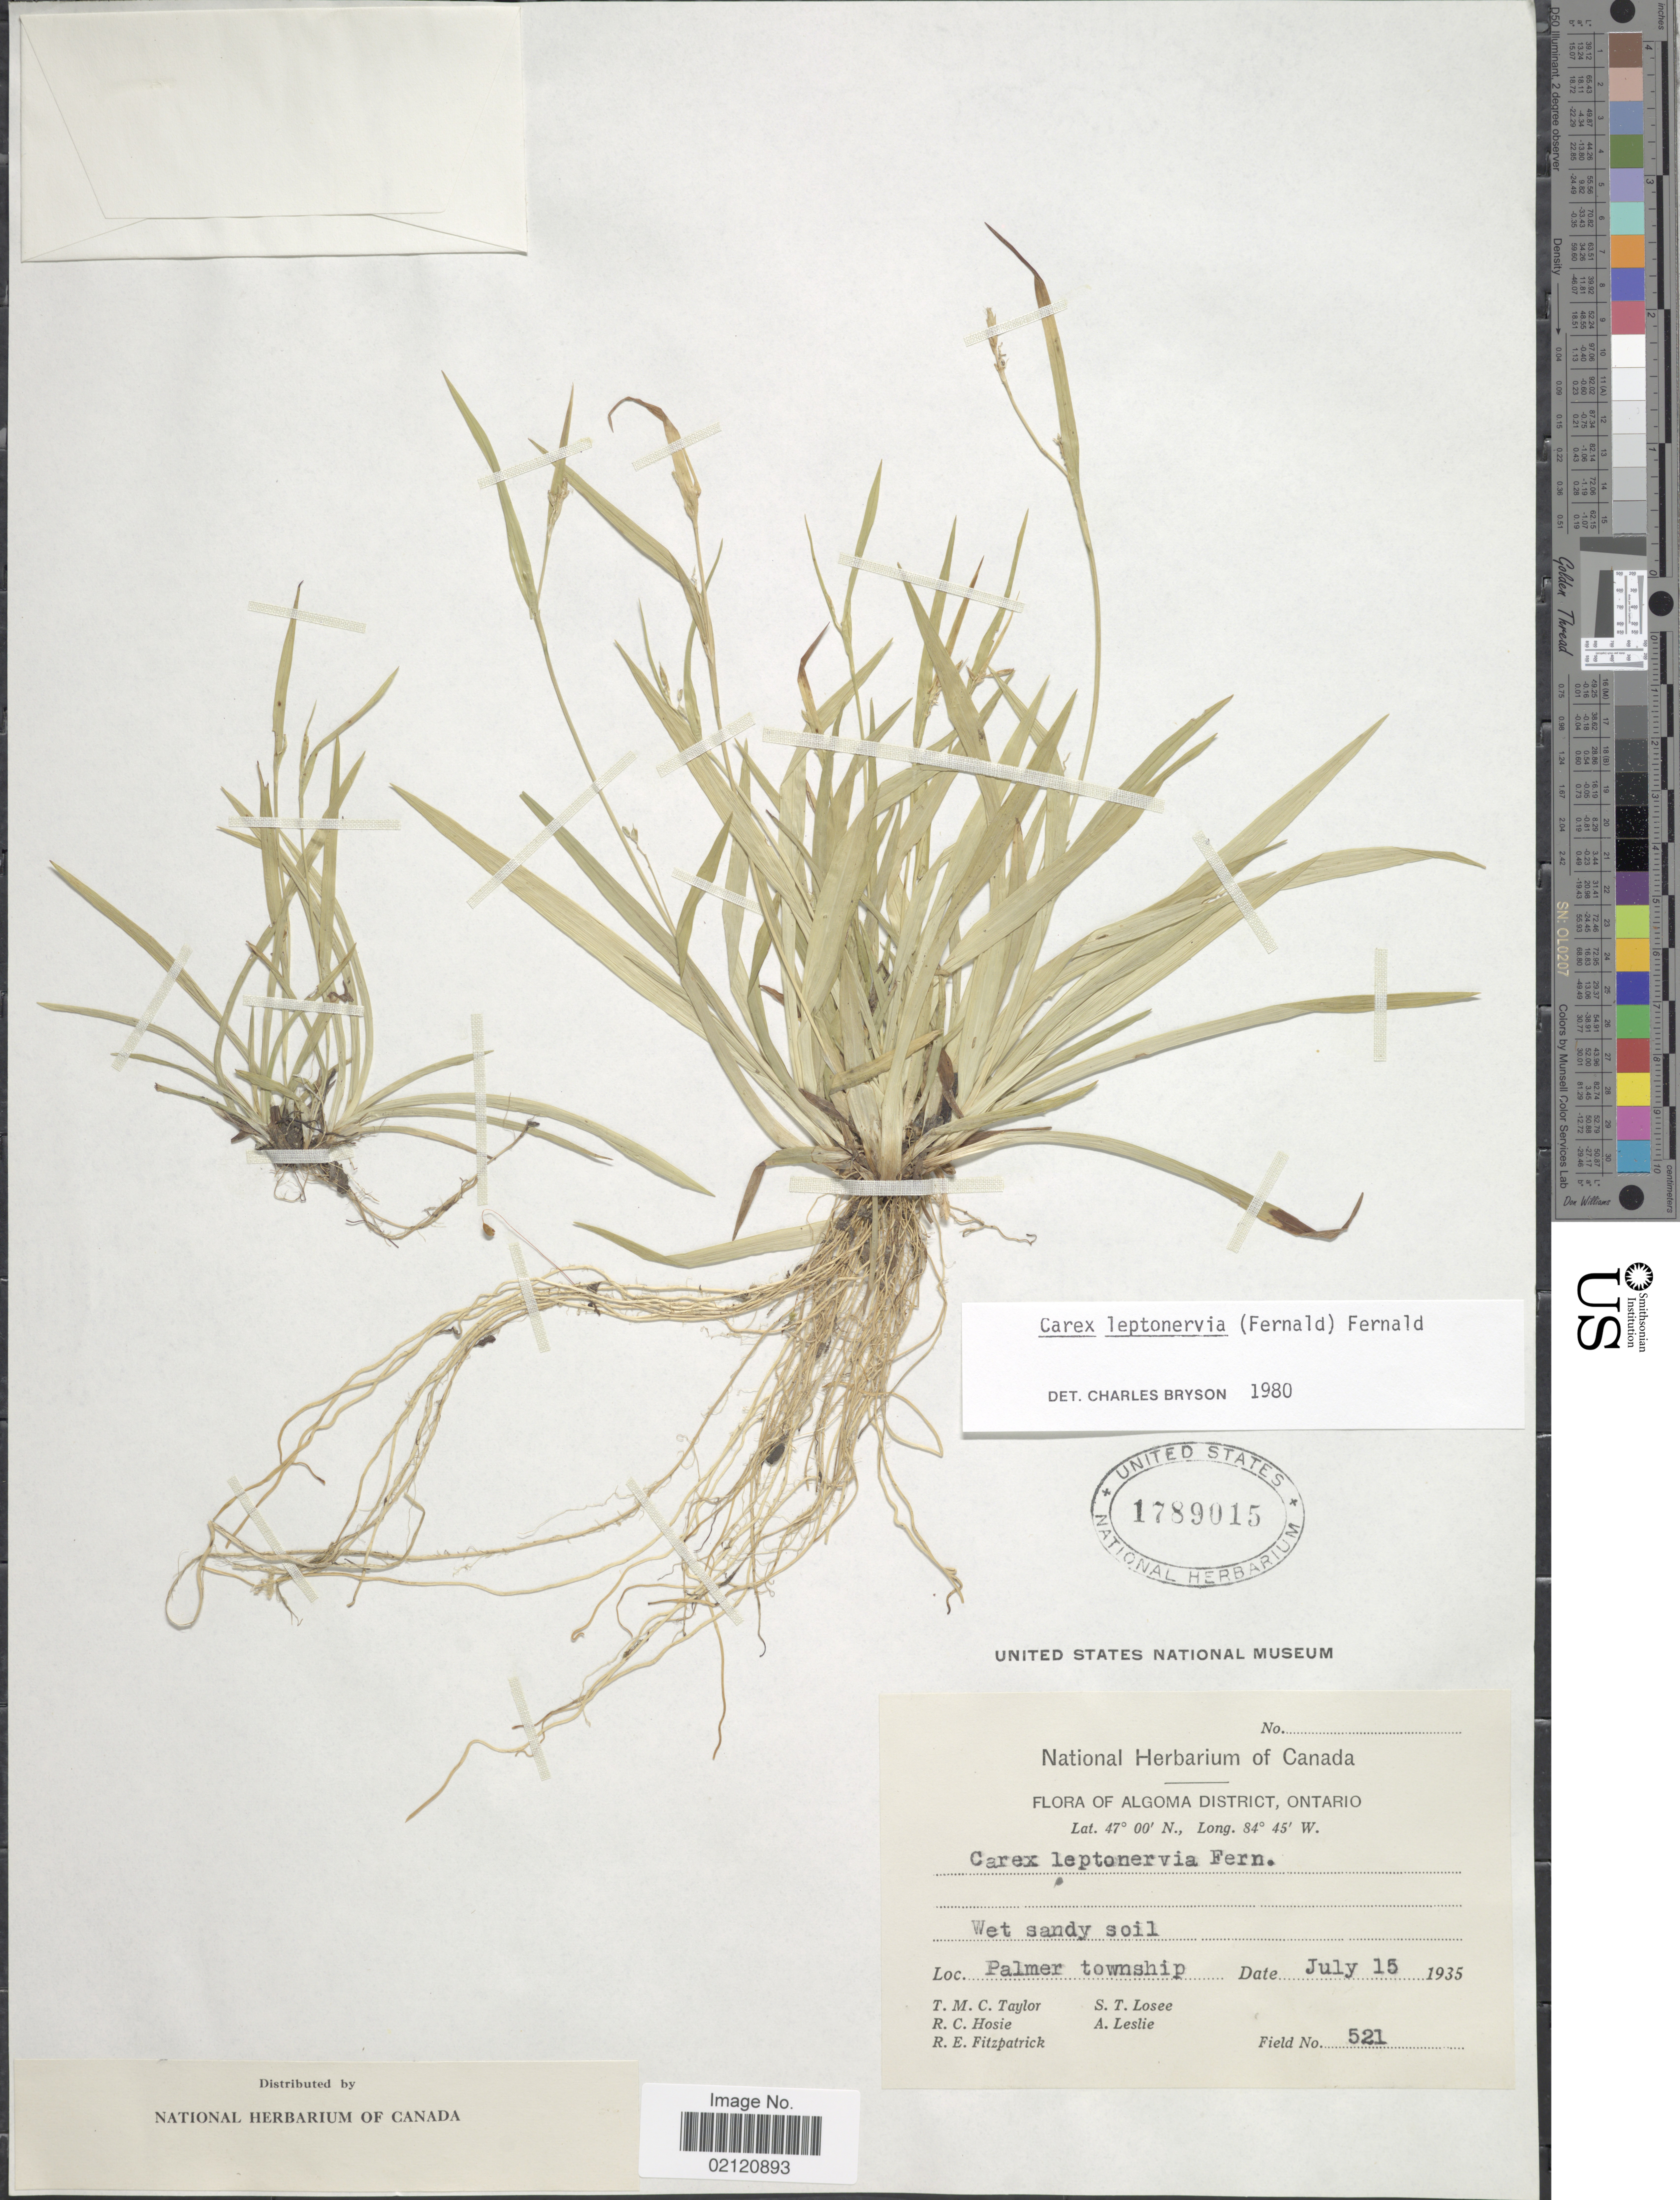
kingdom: Plantae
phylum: Tracheophyta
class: Liliopsida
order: Poales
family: Cyperaceae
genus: Carex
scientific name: Carex leptonervia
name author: (Fernald) Fernald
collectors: T. M. C. Taylor, R. Hosie, R. Fitzpatrick, S. Losee & A. Leslie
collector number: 521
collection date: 1935-07-15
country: Canada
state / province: Ontario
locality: Algoma District, Palmer Township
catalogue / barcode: US 1789015